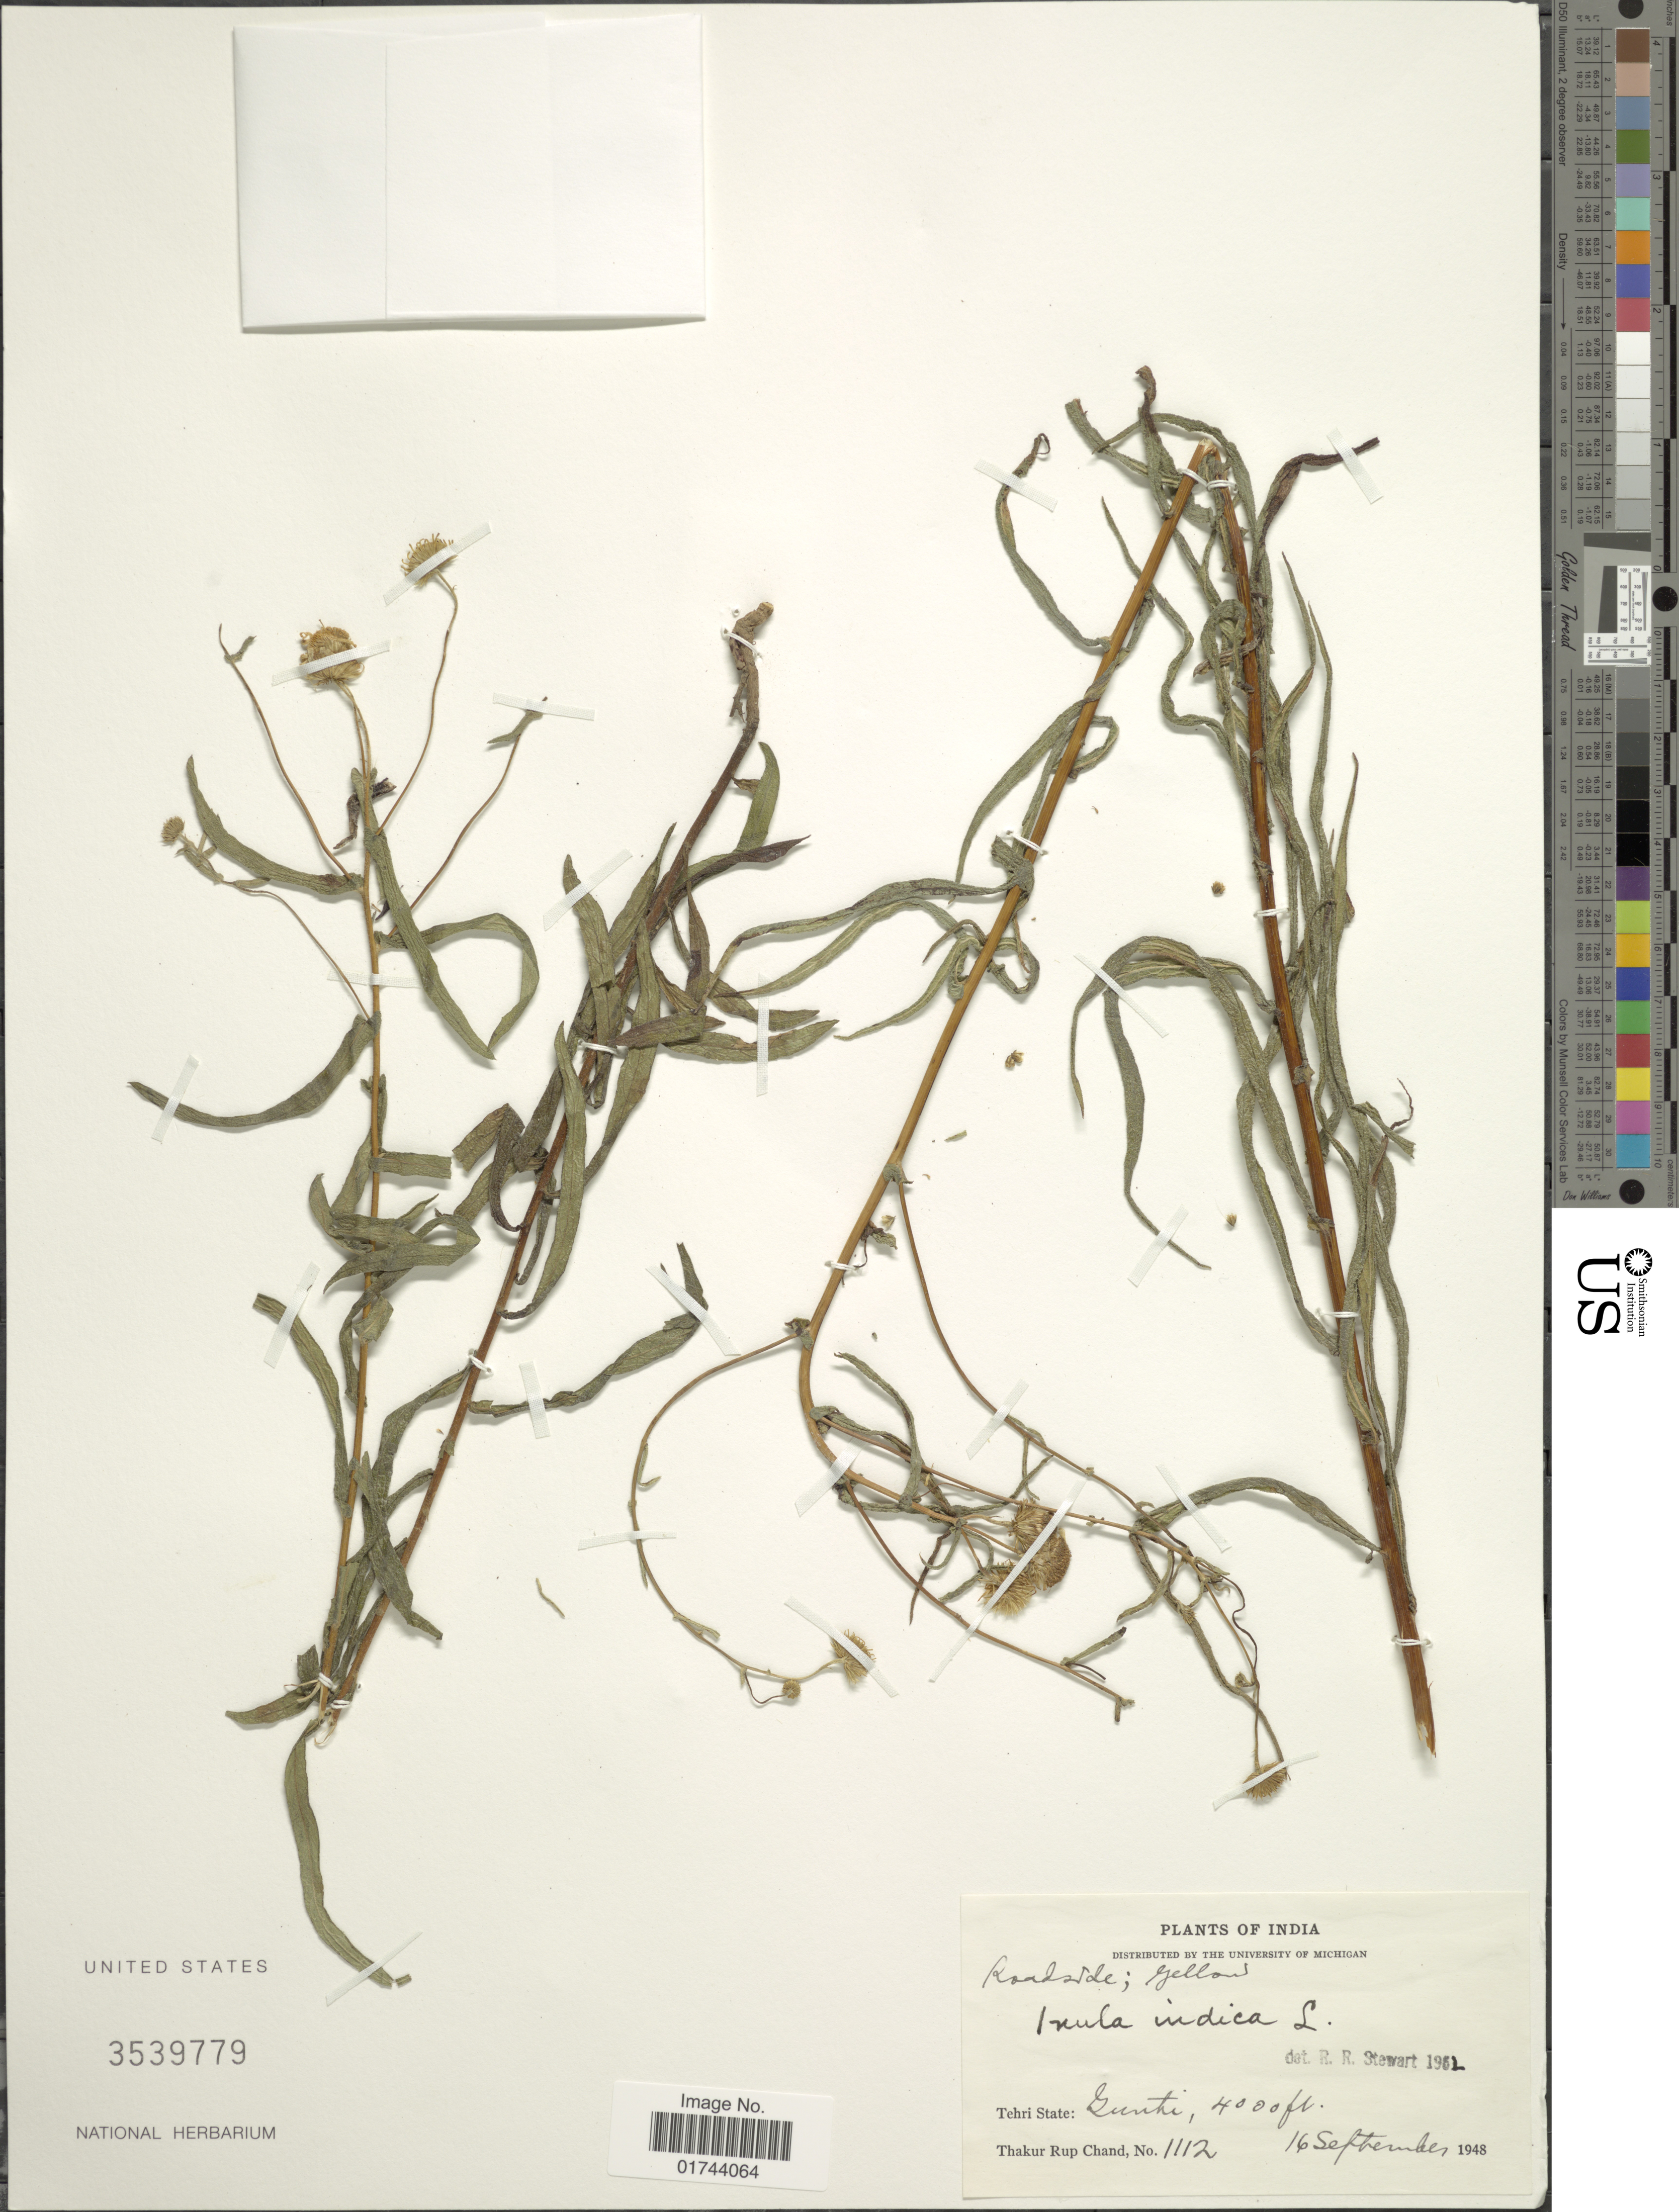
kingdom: Plantae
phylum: Tracheophyta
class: Magnoliopsida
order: Asterales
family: Asteraceae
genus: Inula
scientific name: Inula indica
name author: L.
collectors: T. R. Chand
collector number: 1112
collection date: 1948-09-16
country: India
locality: Tehri State: Gunti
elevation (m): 1219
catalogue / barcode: US 3539779